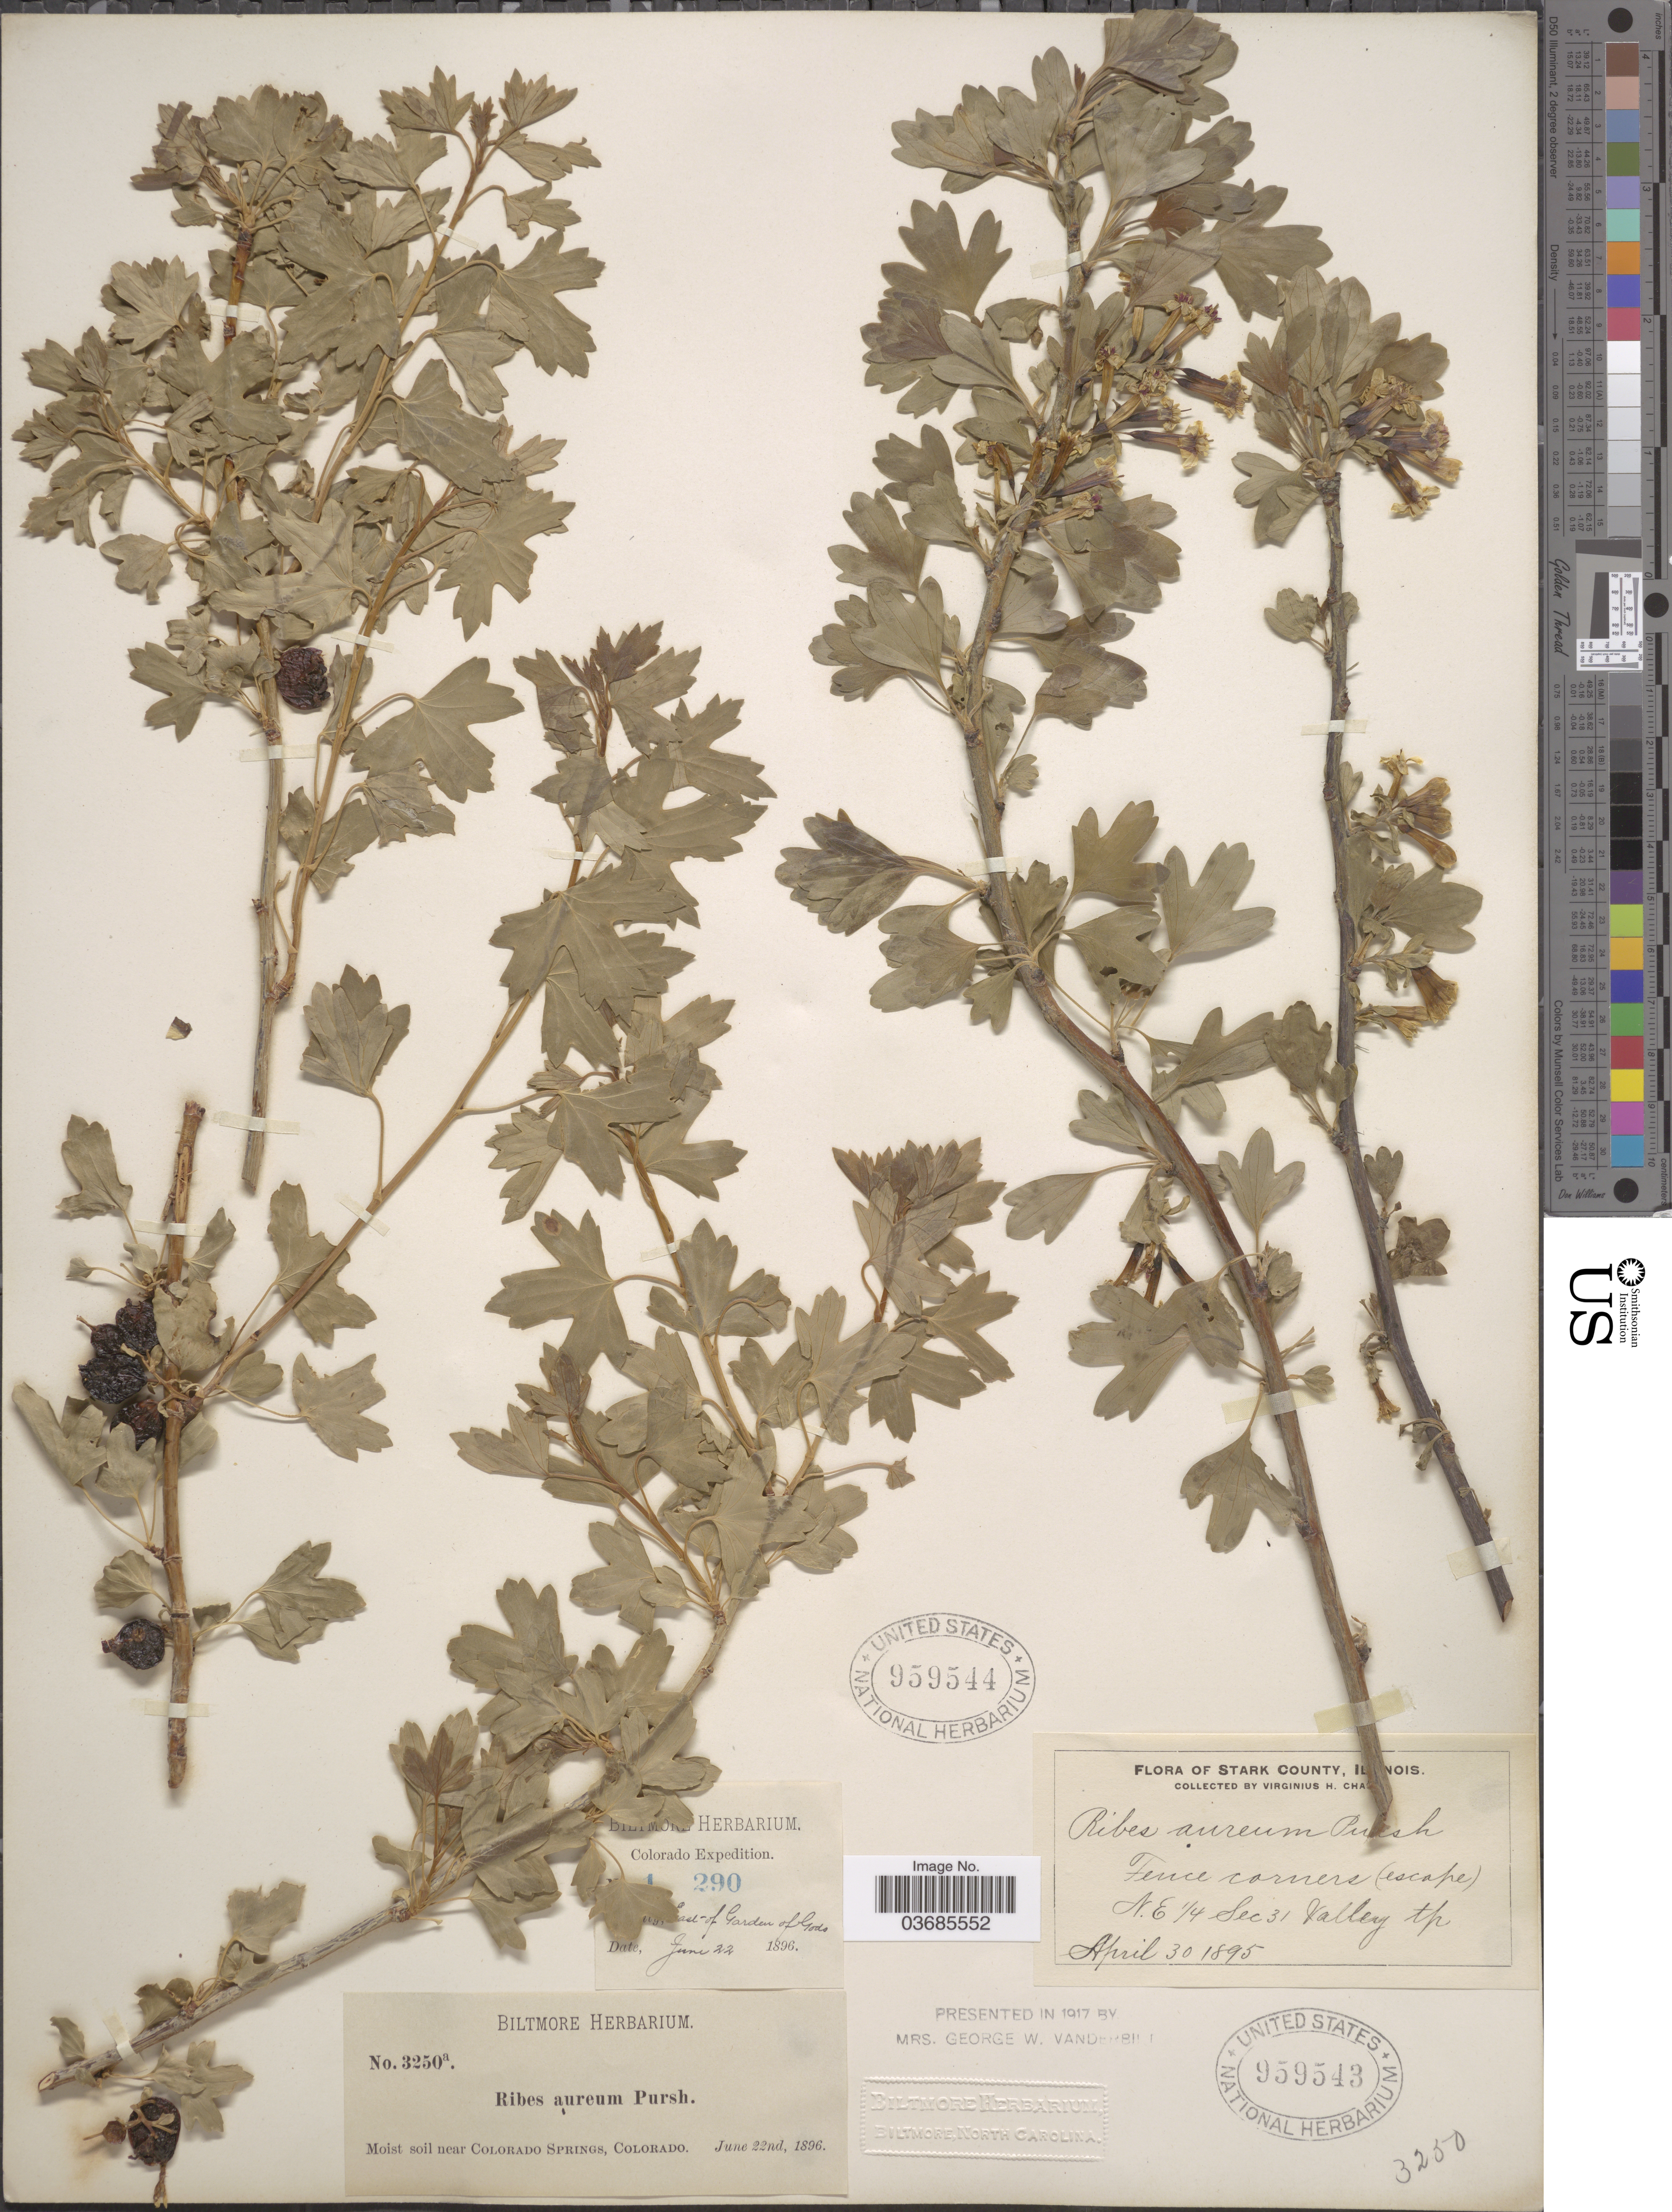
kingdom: Plantae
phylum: Tracheophyta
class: Magnoliopsida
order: Saxifragales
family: Grossulariaceae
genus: Ribes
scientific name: Ribes aureum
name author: Pursh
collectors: V. H. Chase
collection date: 1895-04-30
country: United States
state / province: Illinois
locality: Stark County. N.E.¼ sec 31 Valley tp.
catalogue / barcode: US 959543